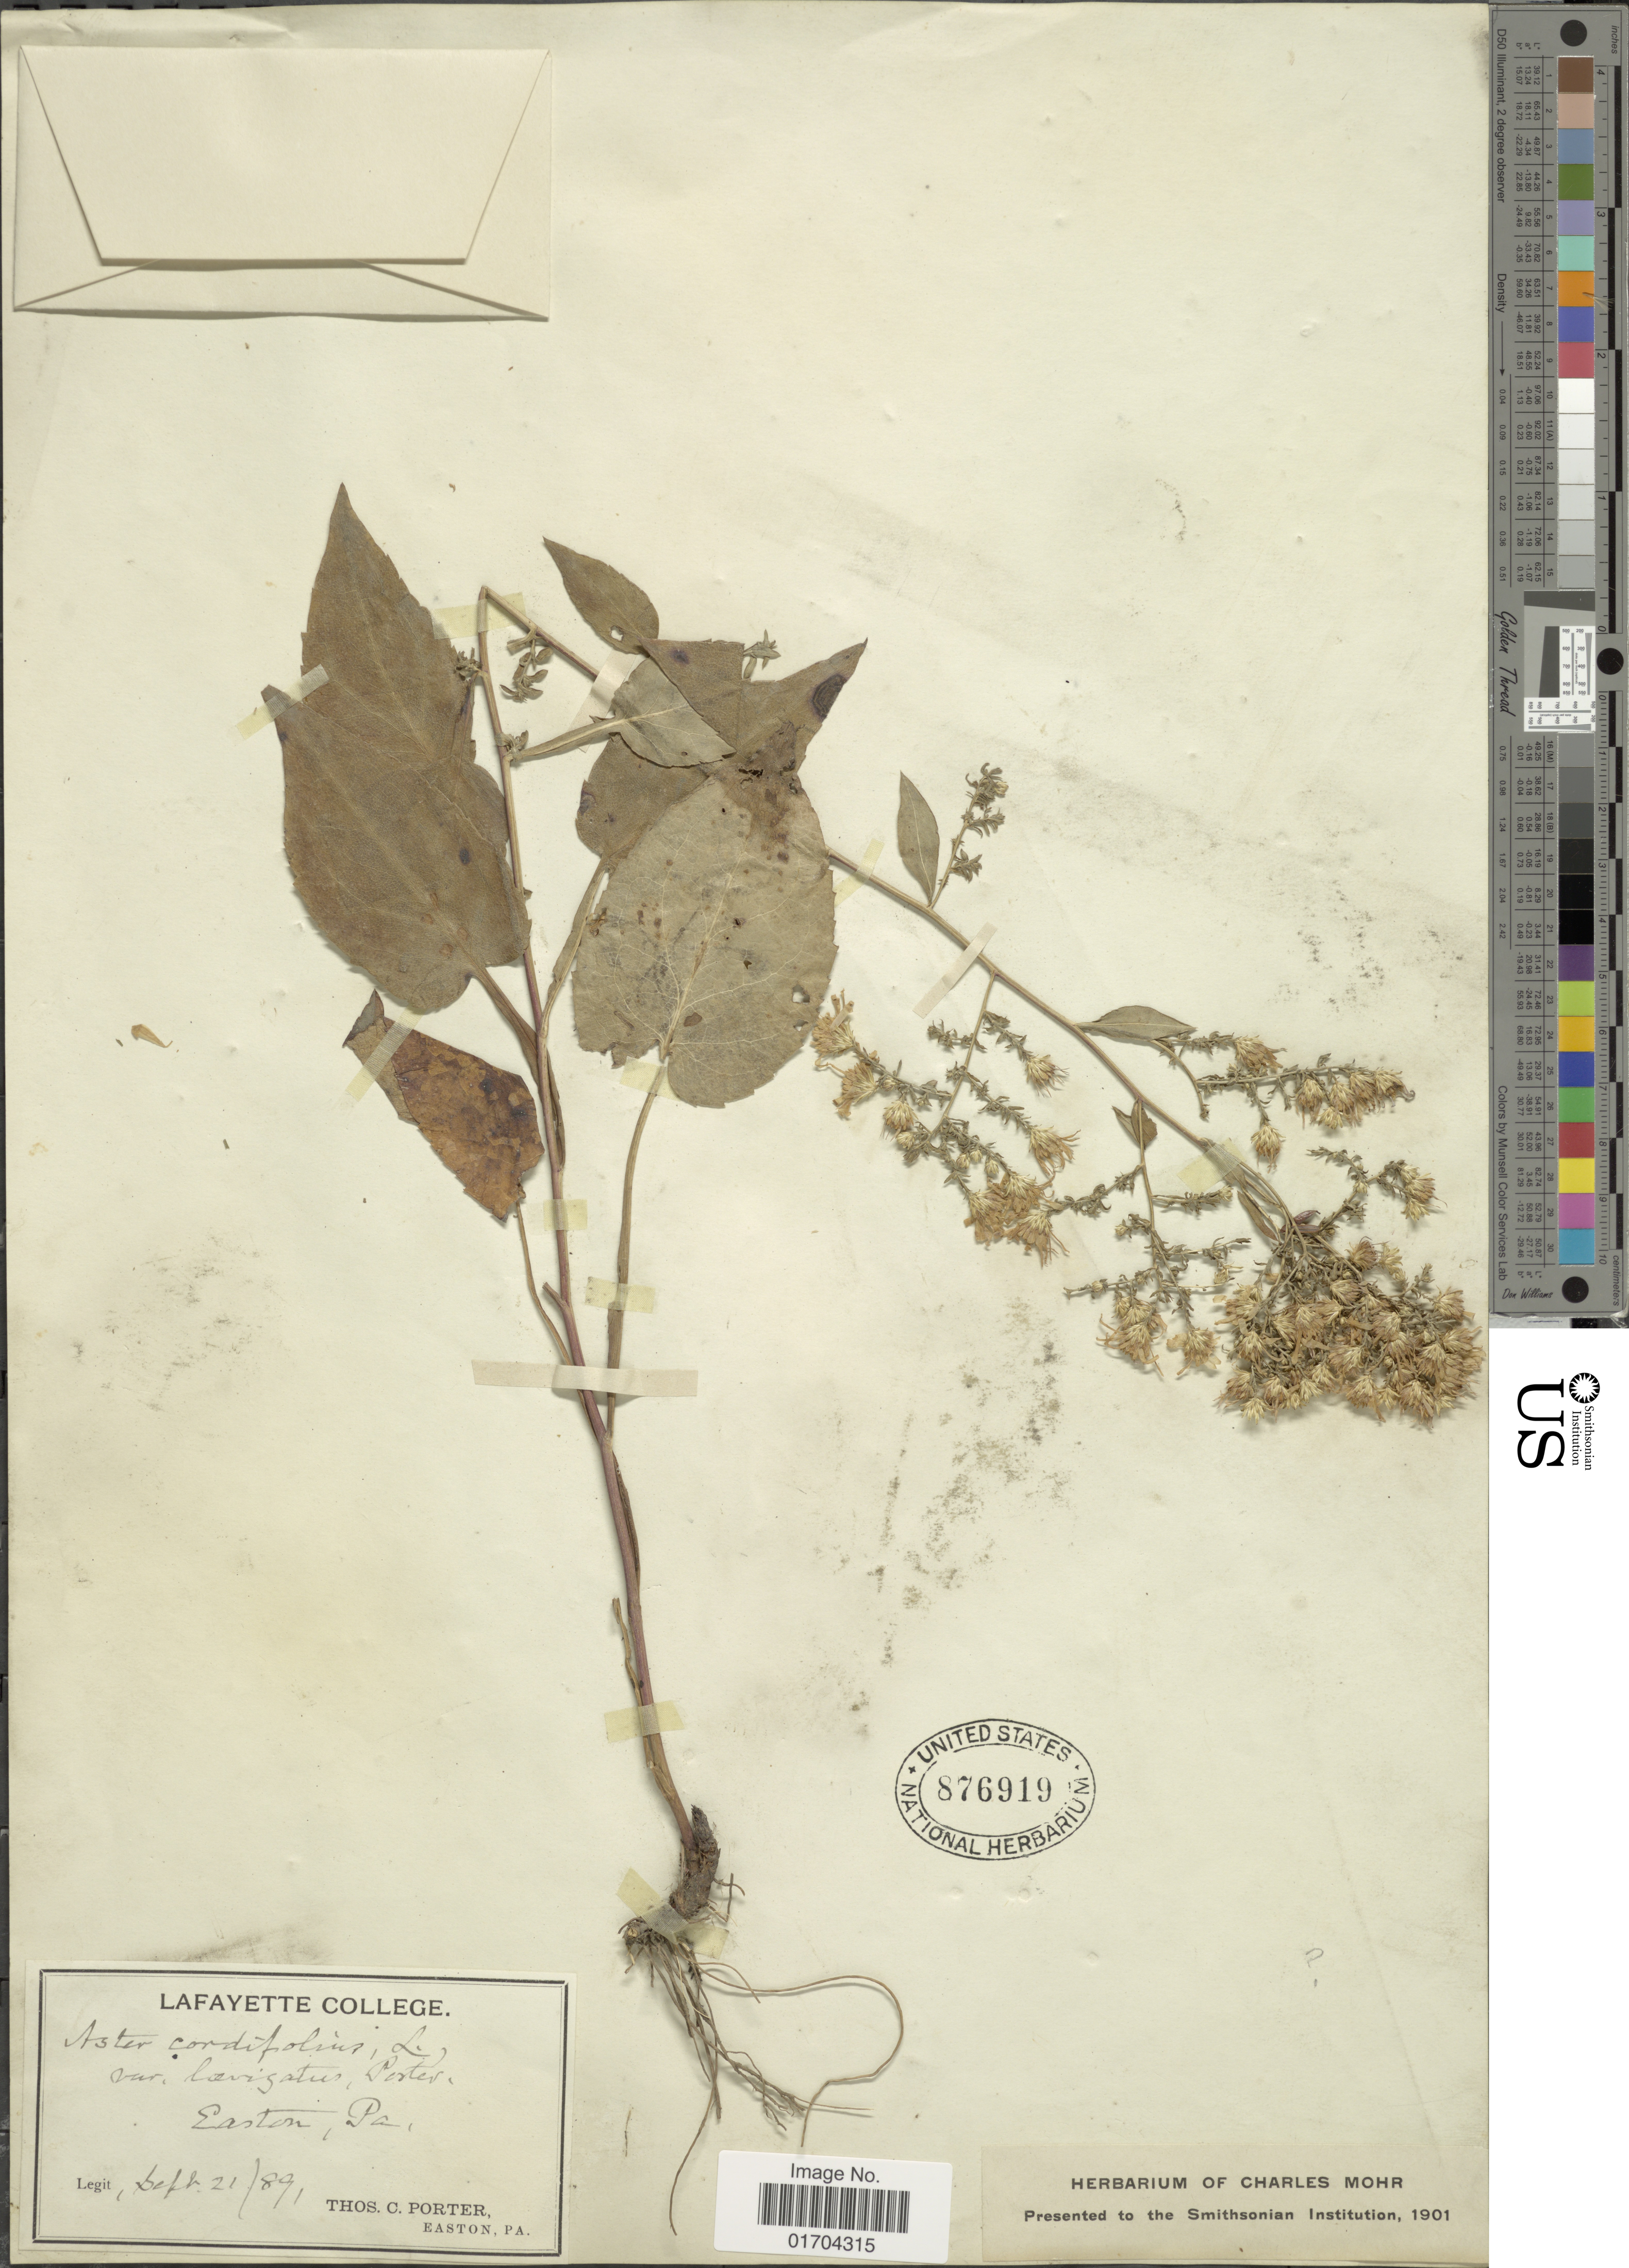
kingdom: Plantae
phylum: Tracheophyta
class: Magnoliopsida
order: Asterales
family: Asteraceae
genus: Symphyotrichum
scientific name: Symphyotrichum sp.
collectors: T. C. Porter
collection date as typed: Transcribed d/m/y: 21/9/89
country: United States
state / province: Pennsylvania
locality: Easton.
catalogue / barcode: US 876919